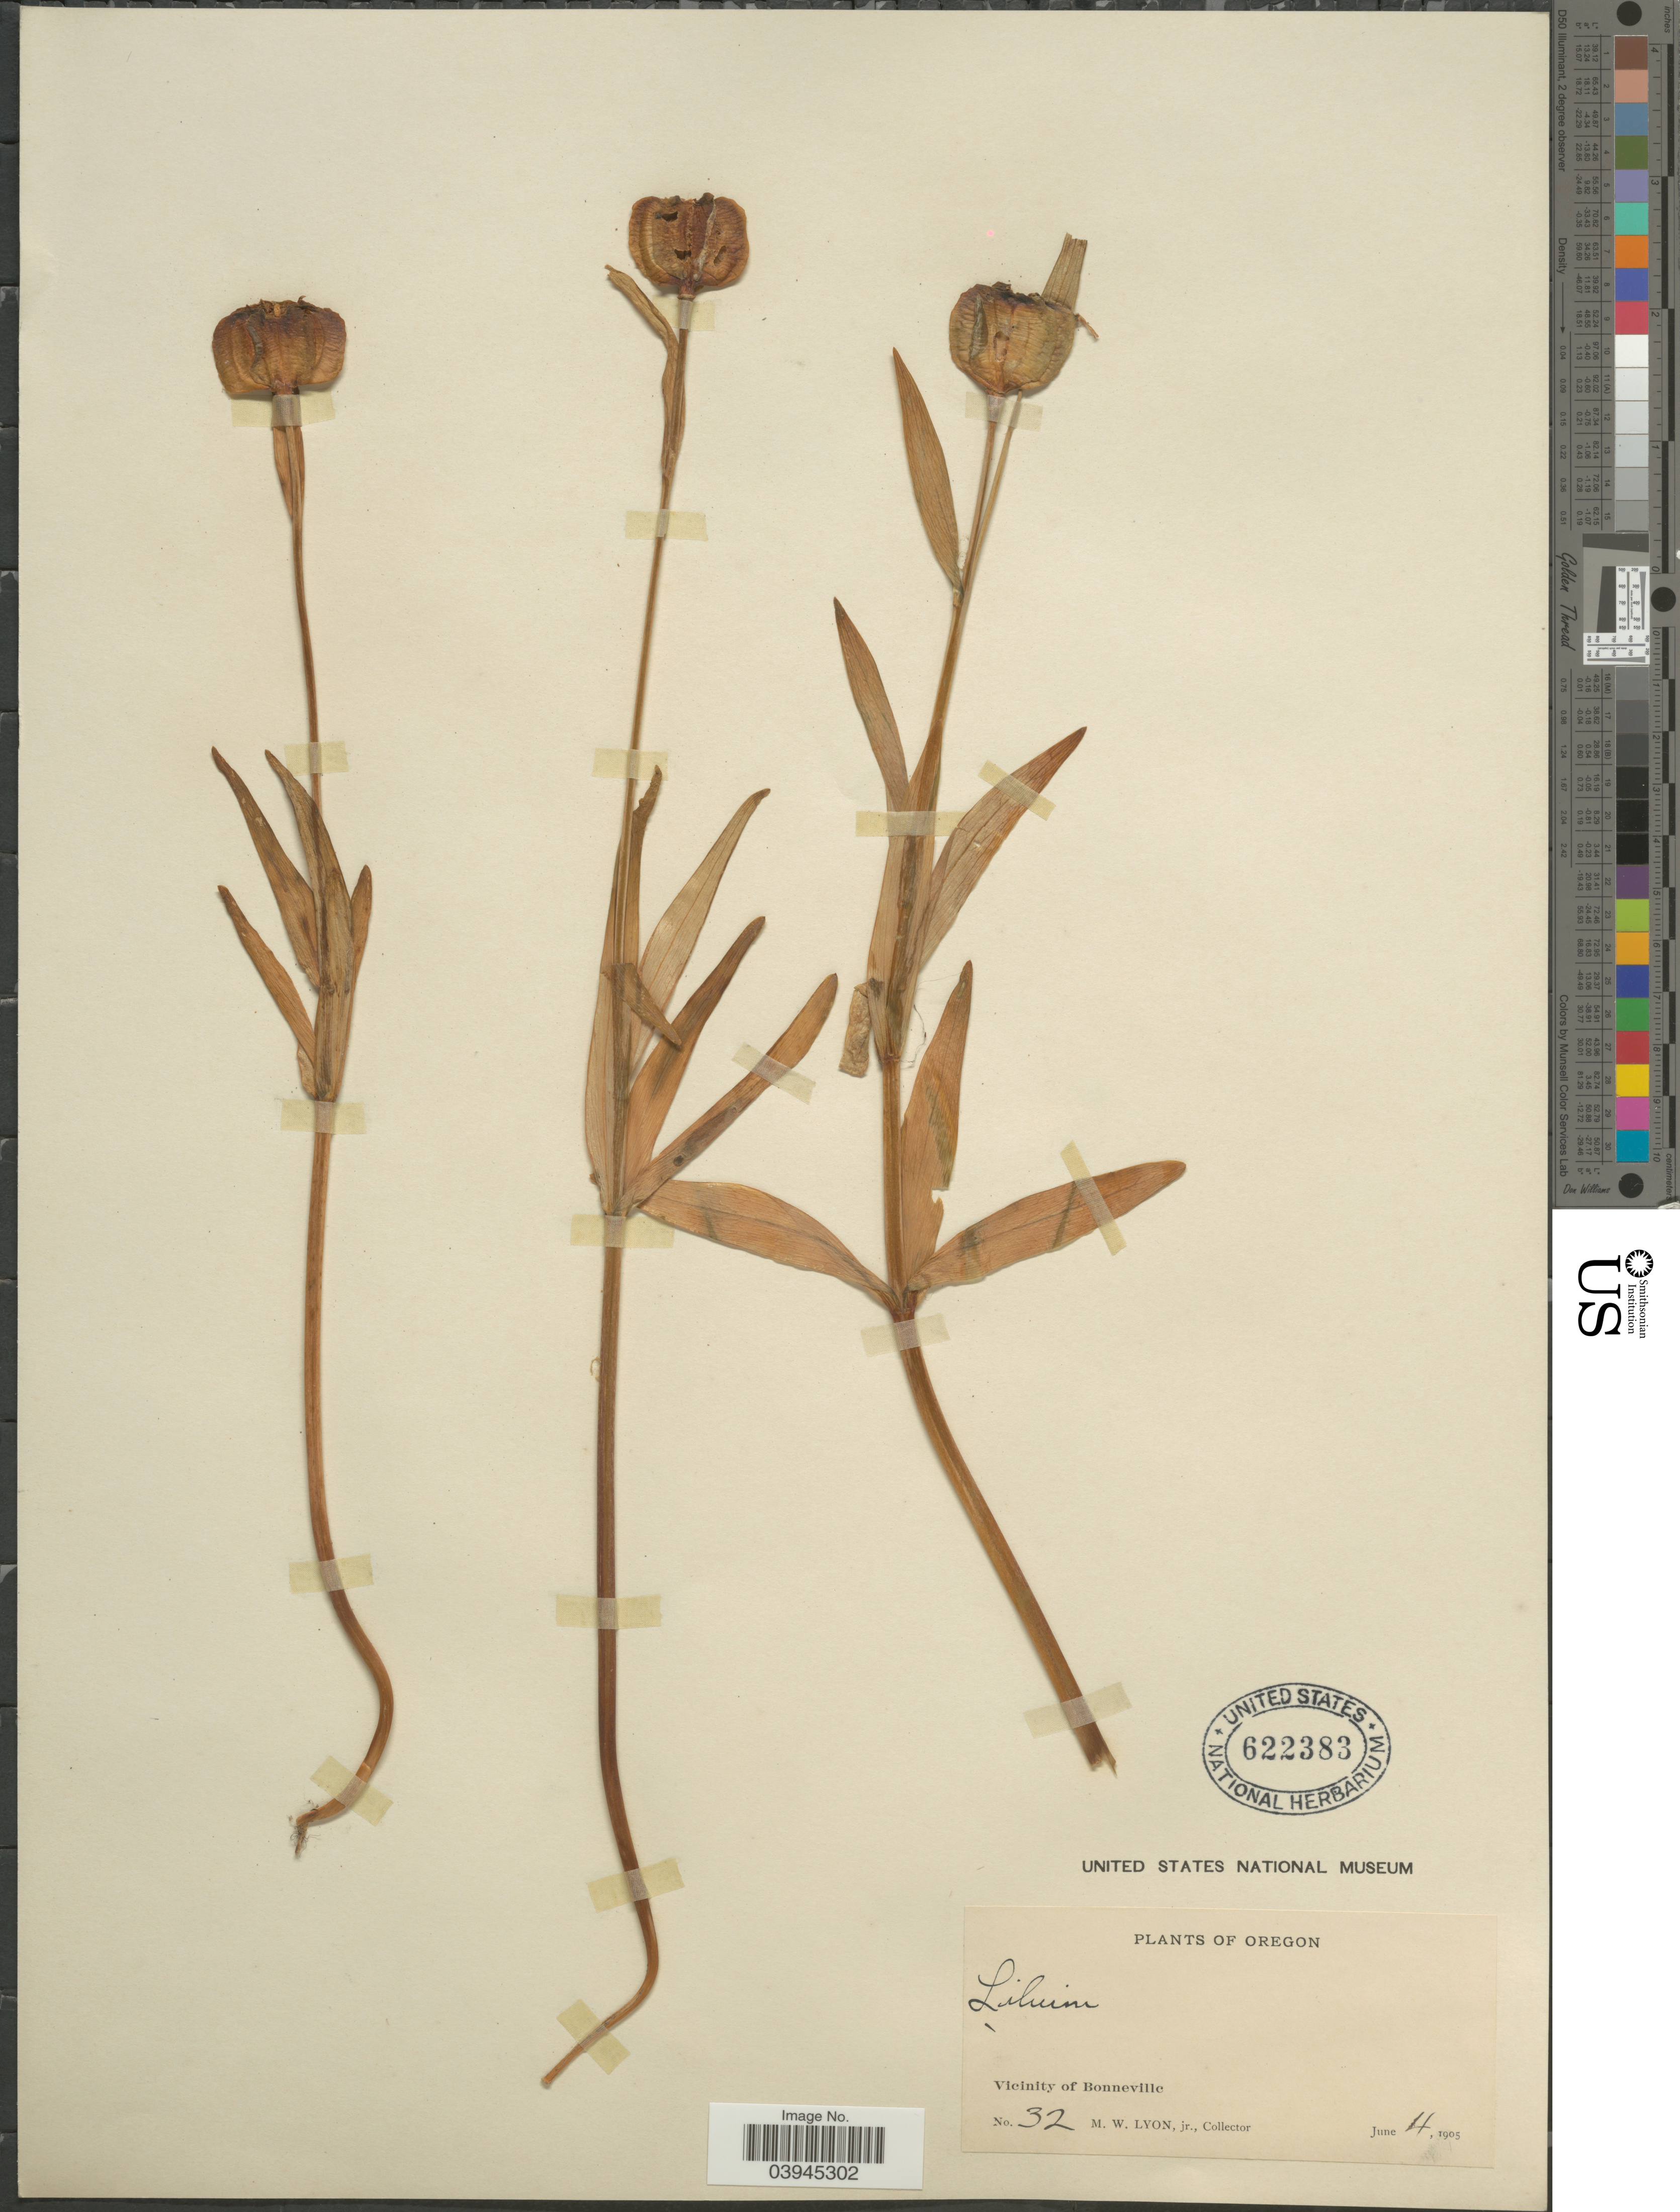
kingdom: Plantae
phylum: Tracheophyta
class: Liliopsida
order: Liliales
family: Liliaceae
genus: Fritillaria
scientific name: Fritillaria sp.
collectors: M. Lyon Jr.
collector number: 32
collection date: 1905-06-04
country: United States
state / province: Oregon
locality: Vicinity of Bonneville.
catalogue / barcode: US 622383